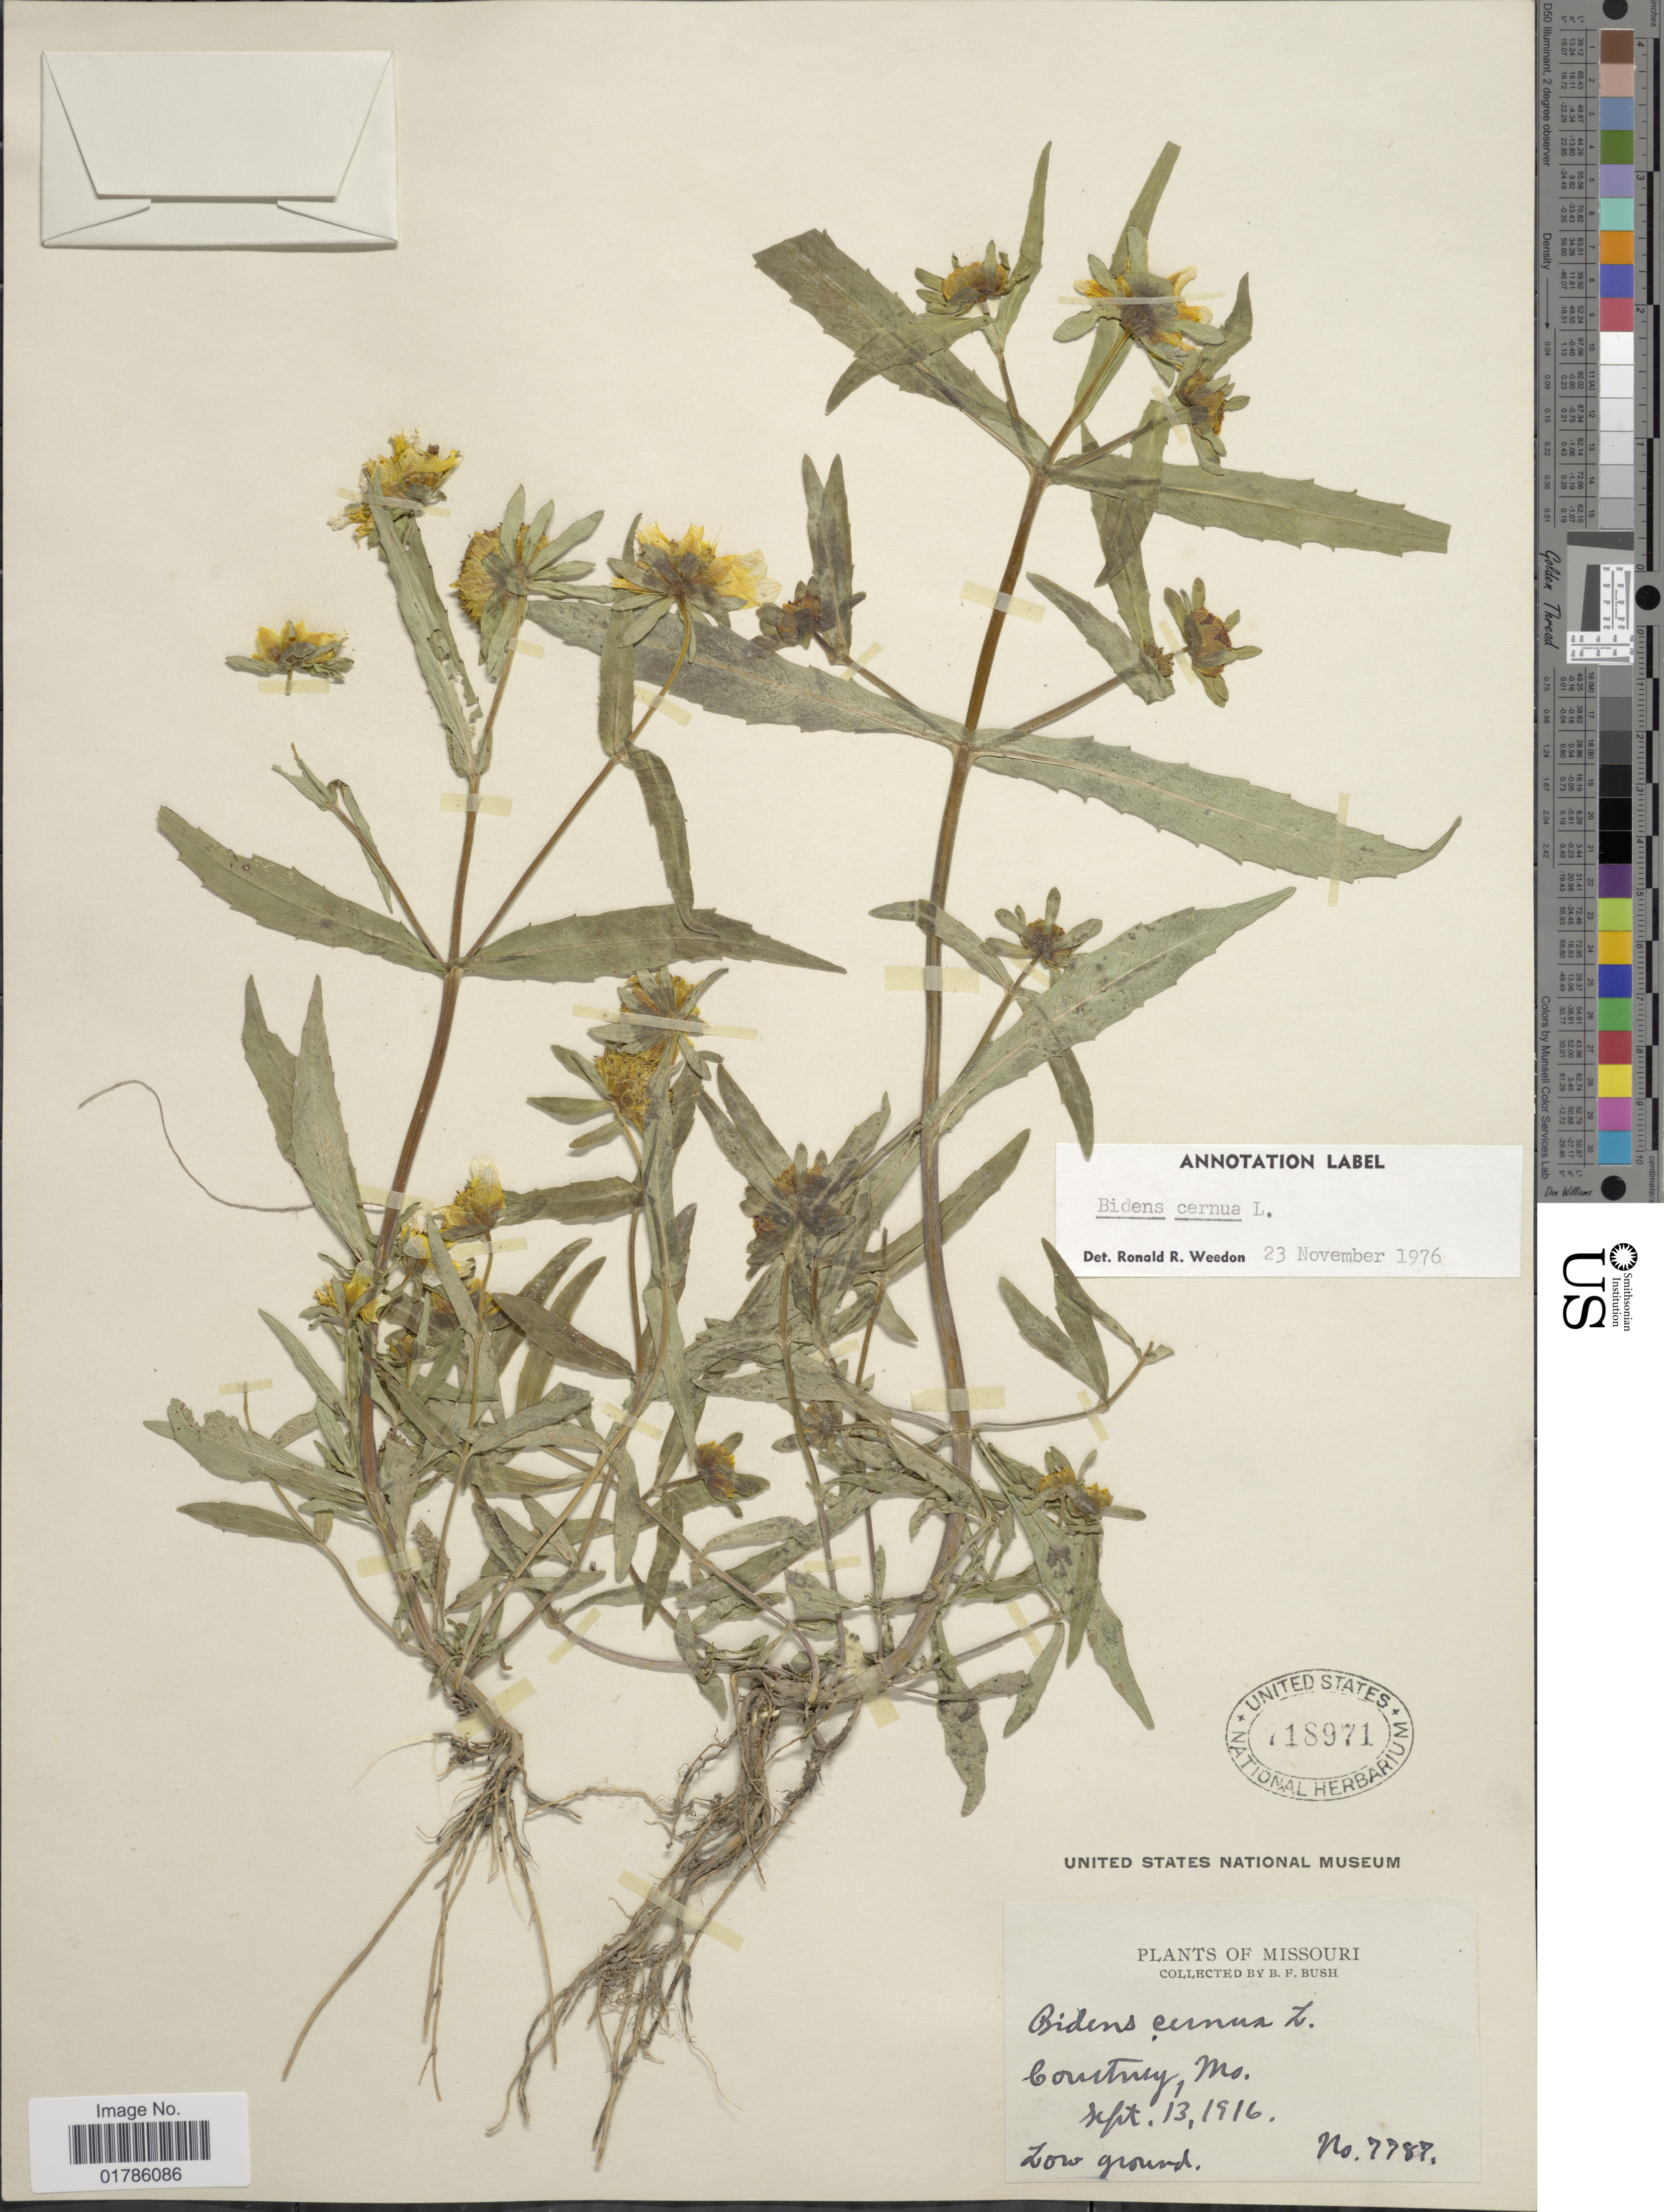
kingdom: Plantae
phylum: Tracheophyta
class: Magnoliopsida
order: Asterales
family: Asteraceae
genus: Bidens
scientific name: Bidens cernua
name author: L.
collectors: B. F. Bush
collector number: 7787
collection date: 1916-09-13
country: United States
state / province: Missouri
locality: Courtney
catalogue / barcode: US 718971